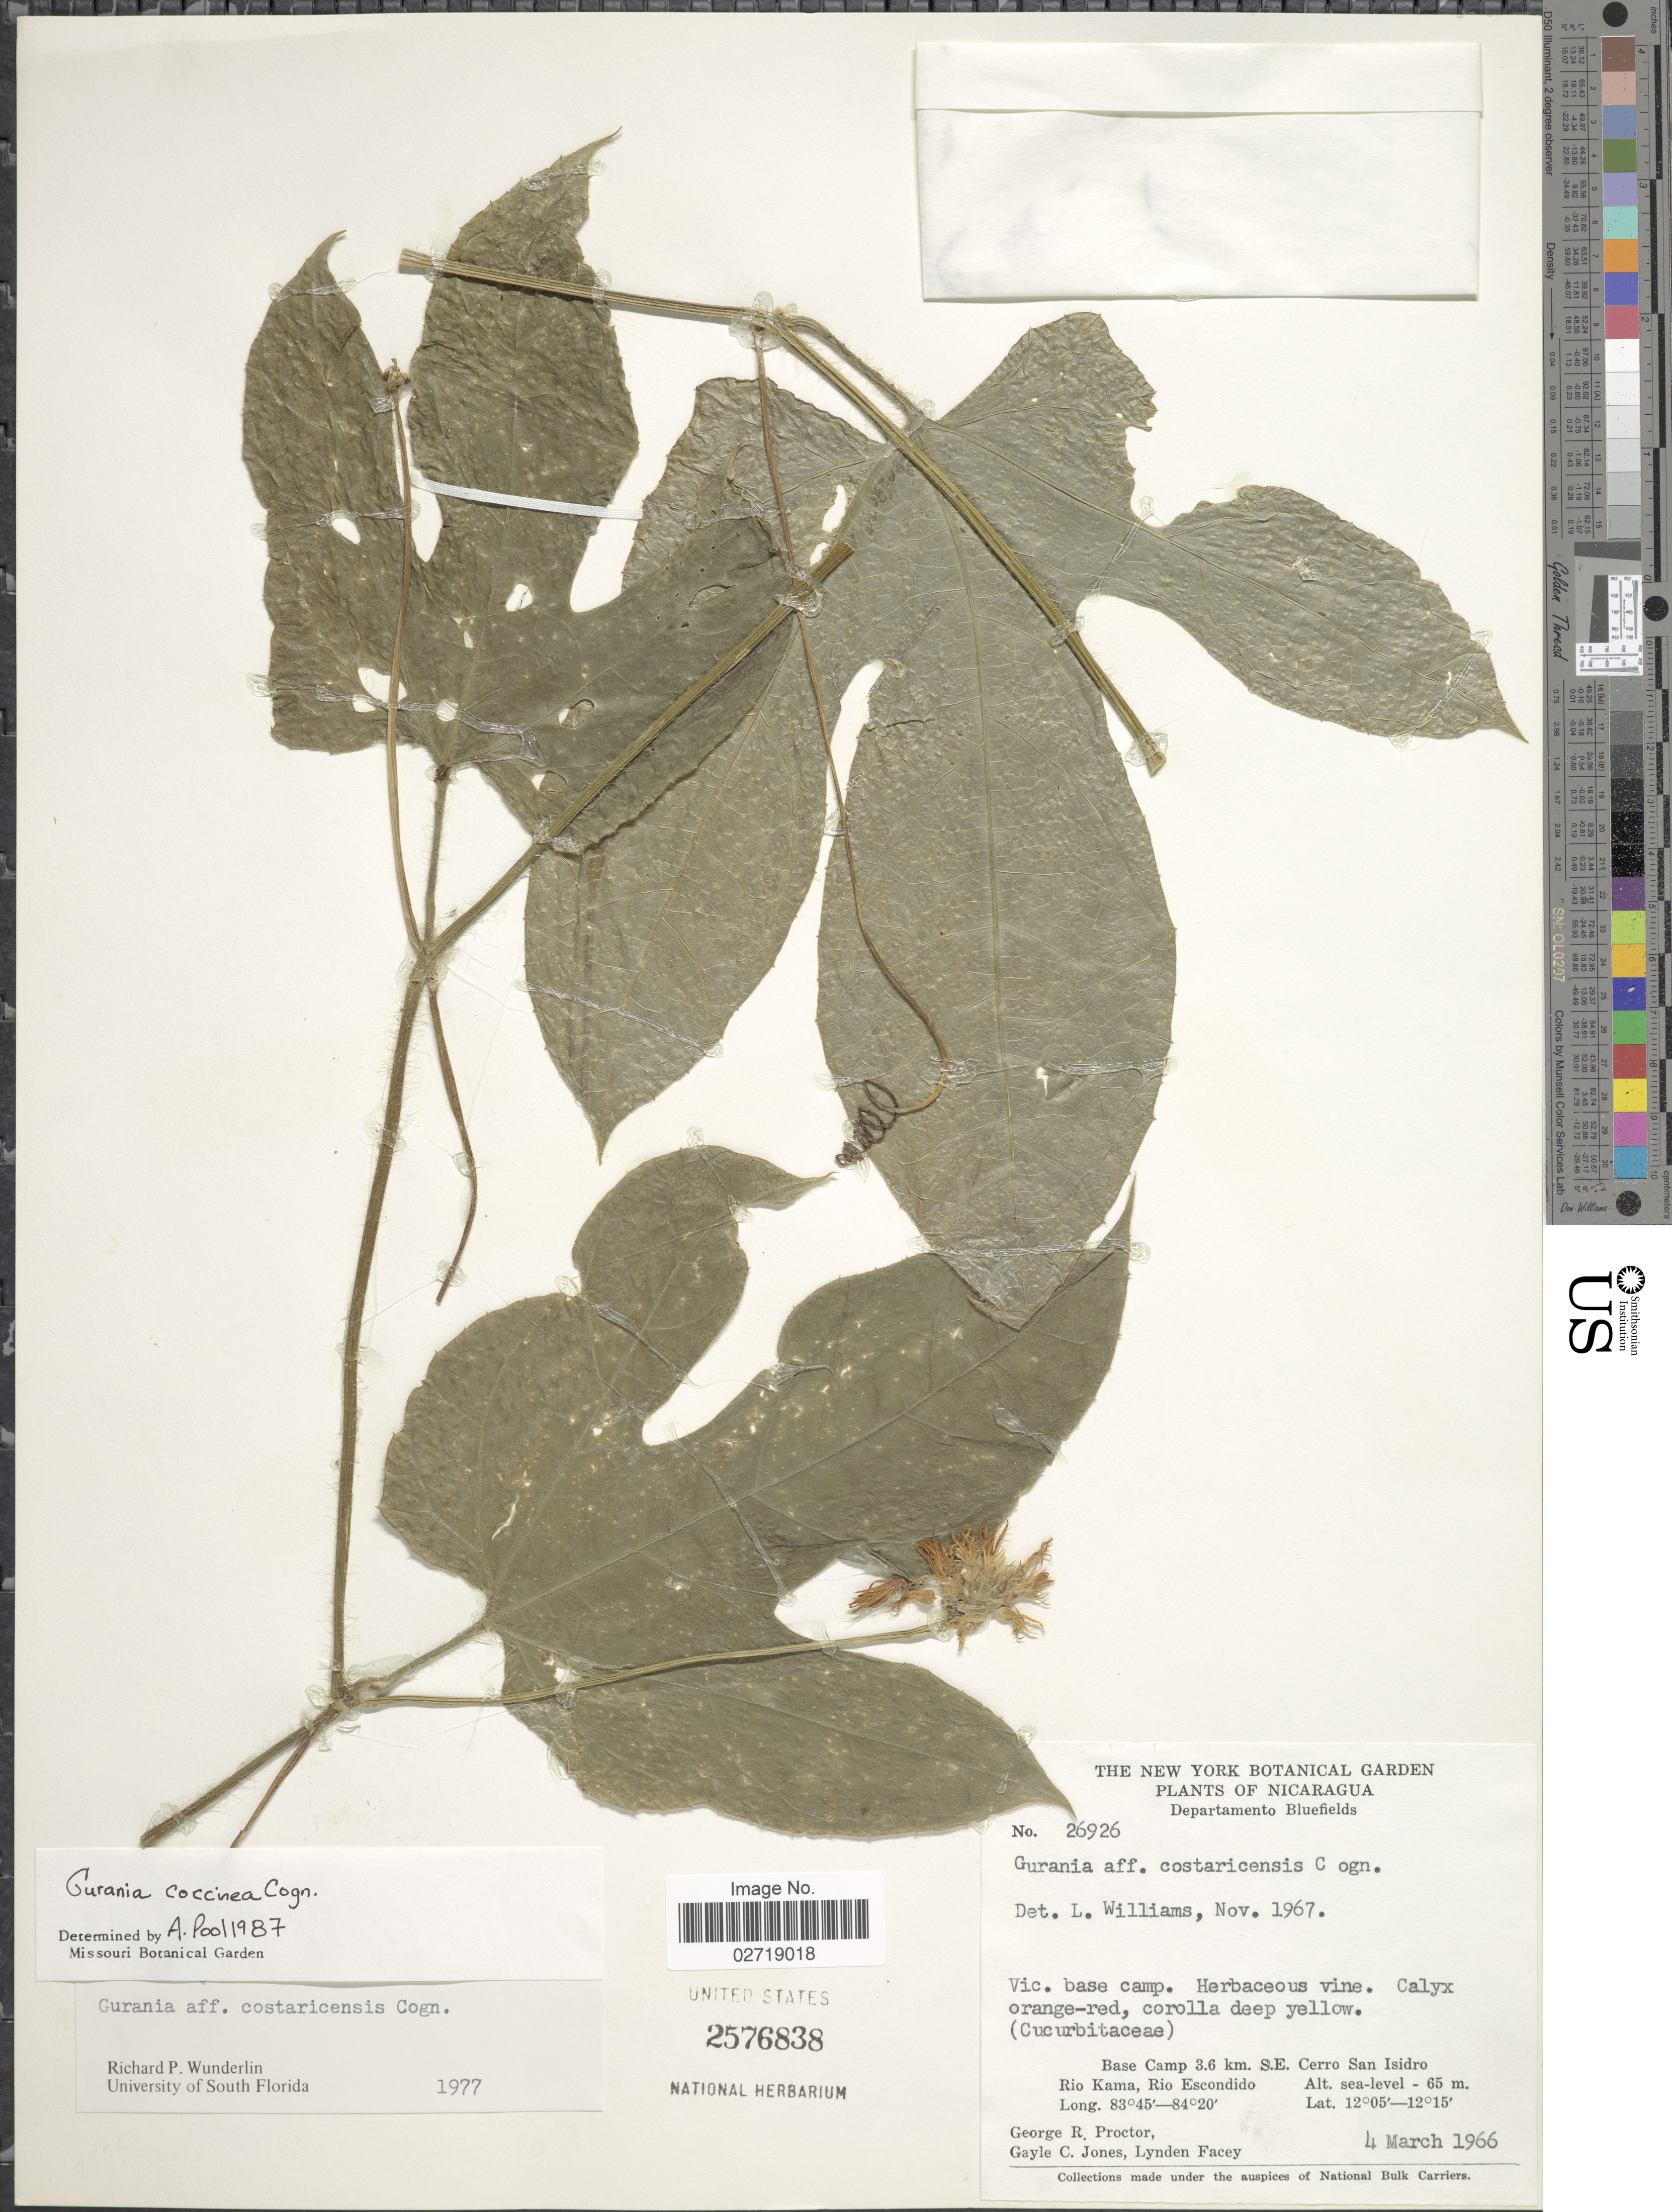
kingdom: Plantae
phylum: Tracheophyta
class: Magnoliopsida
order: Cucurbitales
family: Cucurbitaceae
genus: Gurania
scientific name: Gurania coccinea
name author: Cogn.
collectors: G. R. Proctor, G. C. Jones & L. Facey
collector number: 26926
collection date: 1966-03-04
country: Nicaragua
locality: Departamento Bluefields. Base Camp 3.6 km. S.E. Cerro San Isidro Rio Kama, Rio Escondido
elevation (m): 65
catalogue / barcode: US 2576838